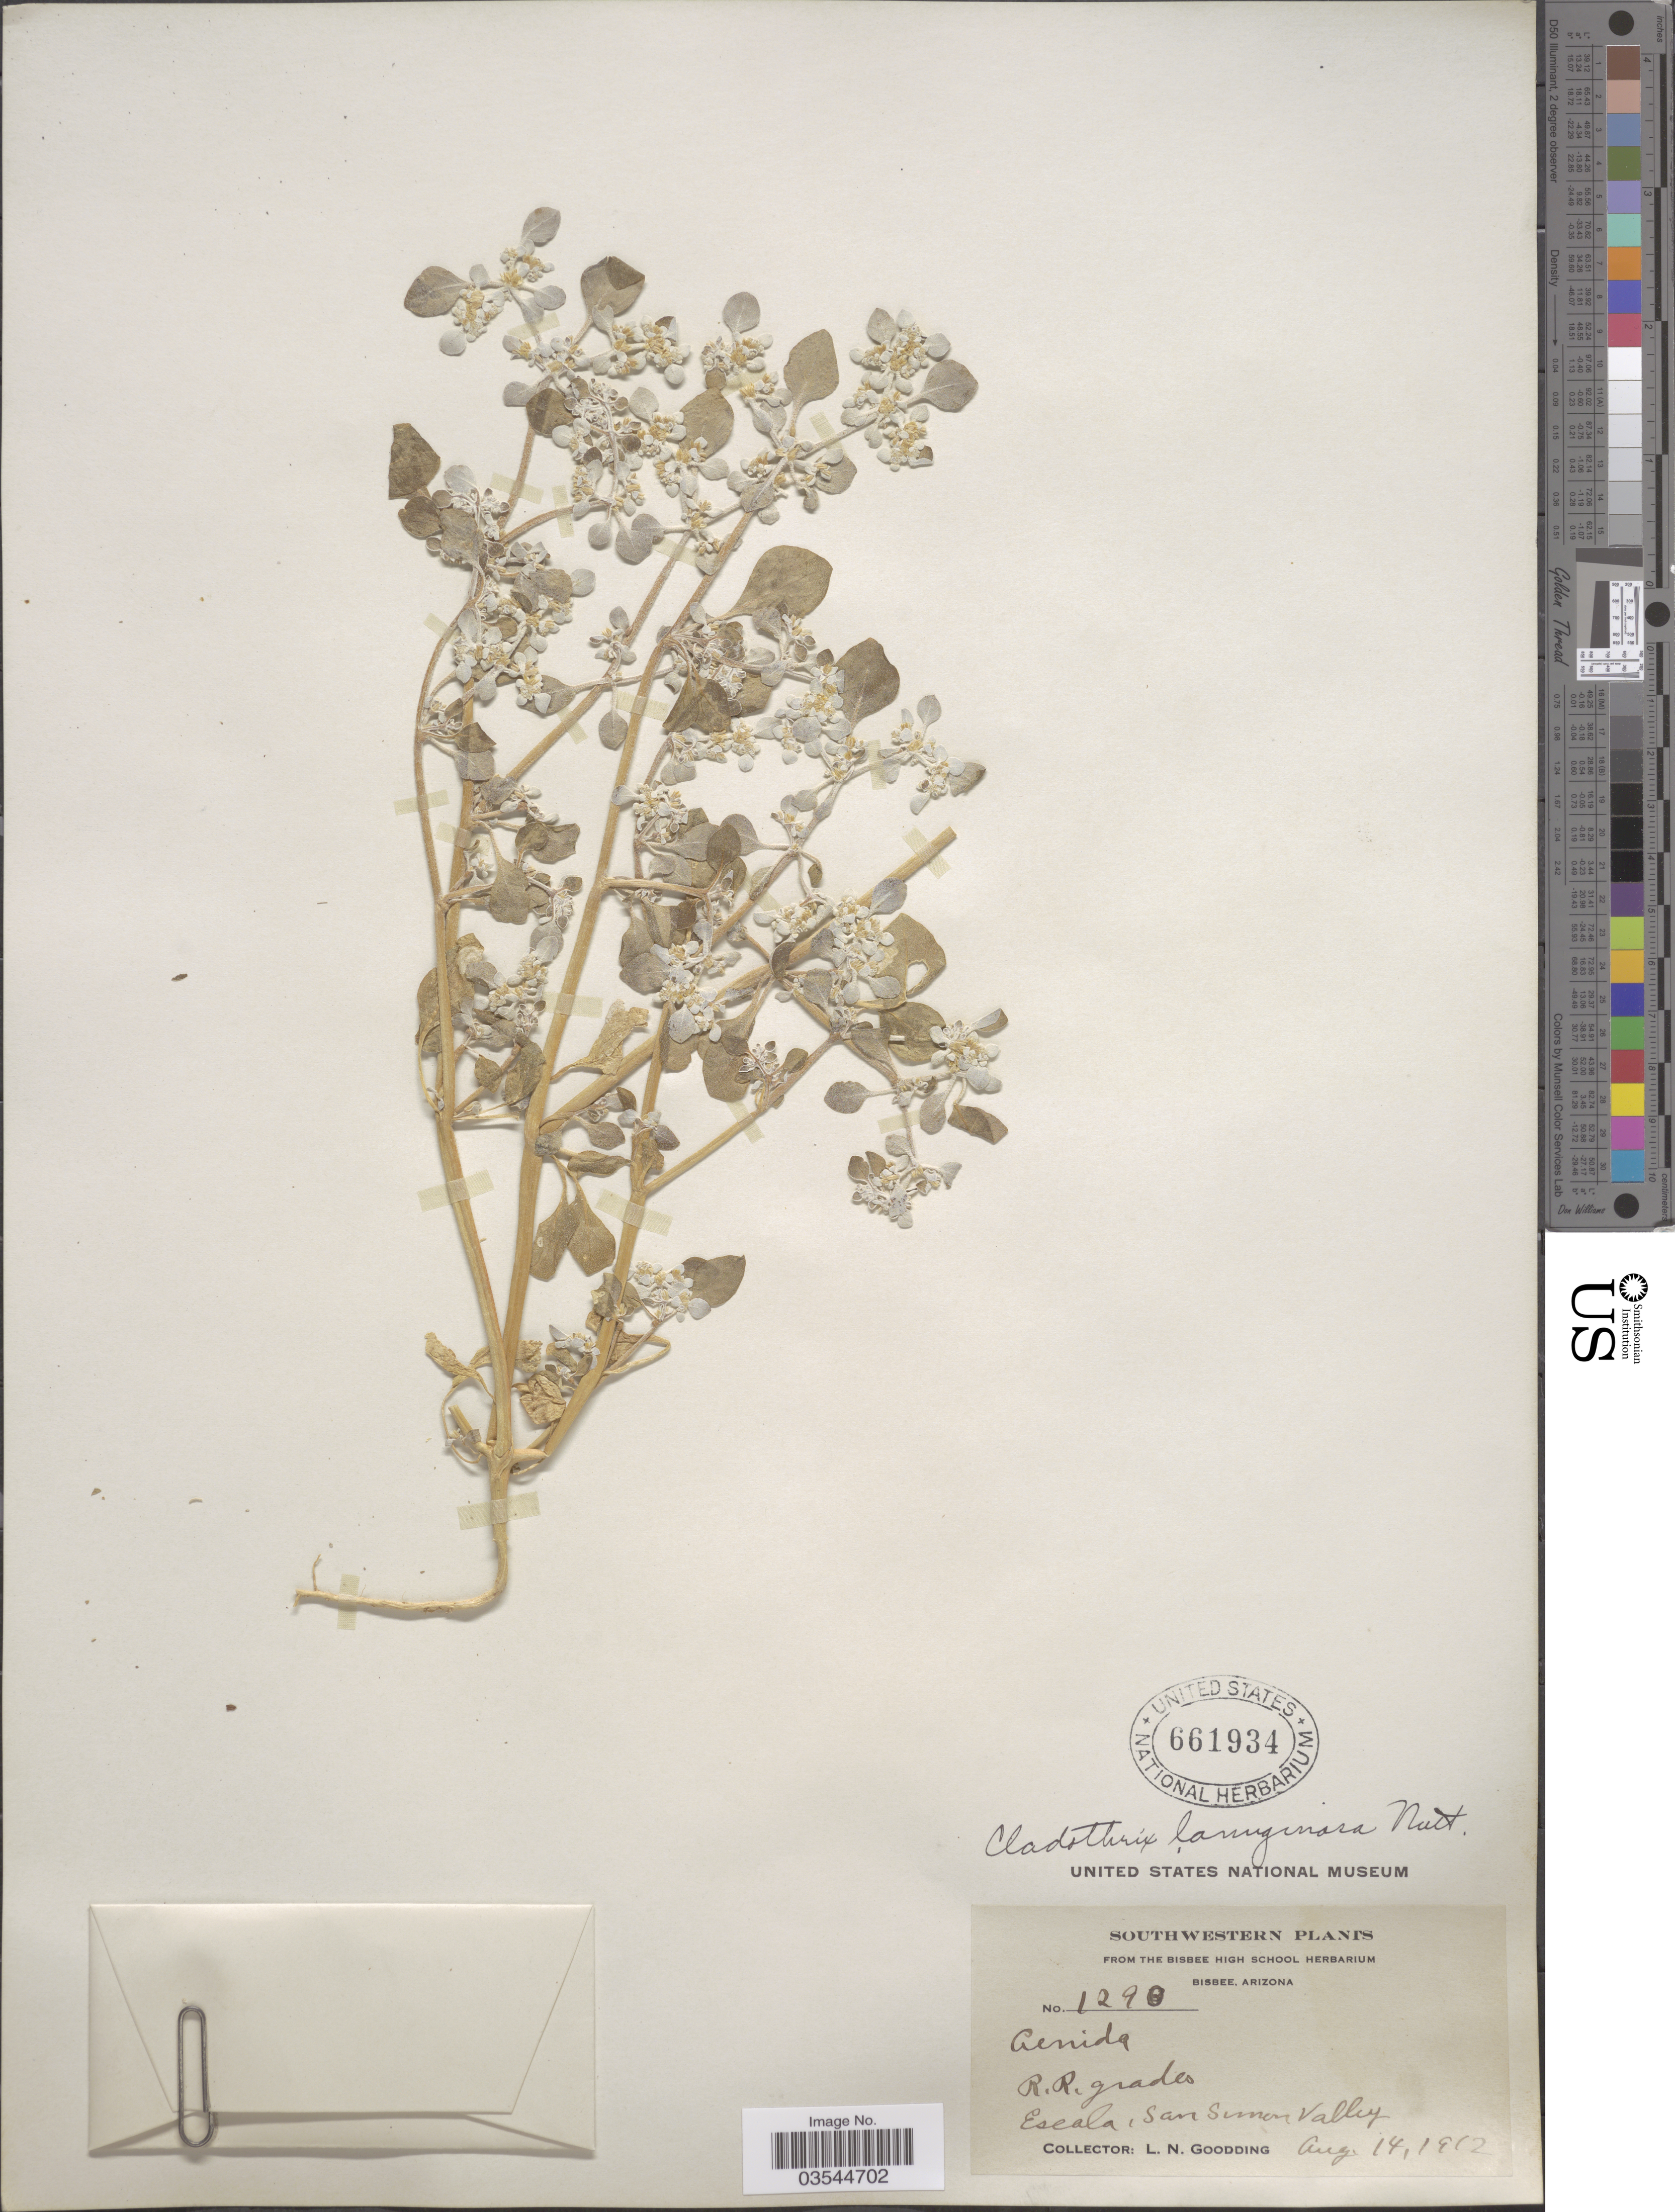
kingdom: Plantae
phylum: Tracheophyta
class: Magnoliopsida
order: Caryophyllales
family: Amaranthaceae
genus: Tidestromia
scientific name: Tidestromia lanuginosa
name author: (Nutt.) Standl.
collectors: L. N. Goodding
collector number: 1290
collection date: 1912-08-14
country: United States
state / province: Arizona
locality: Southwestern. R.R. grades, Escala, San Simon Valley.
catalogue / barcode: US 661934